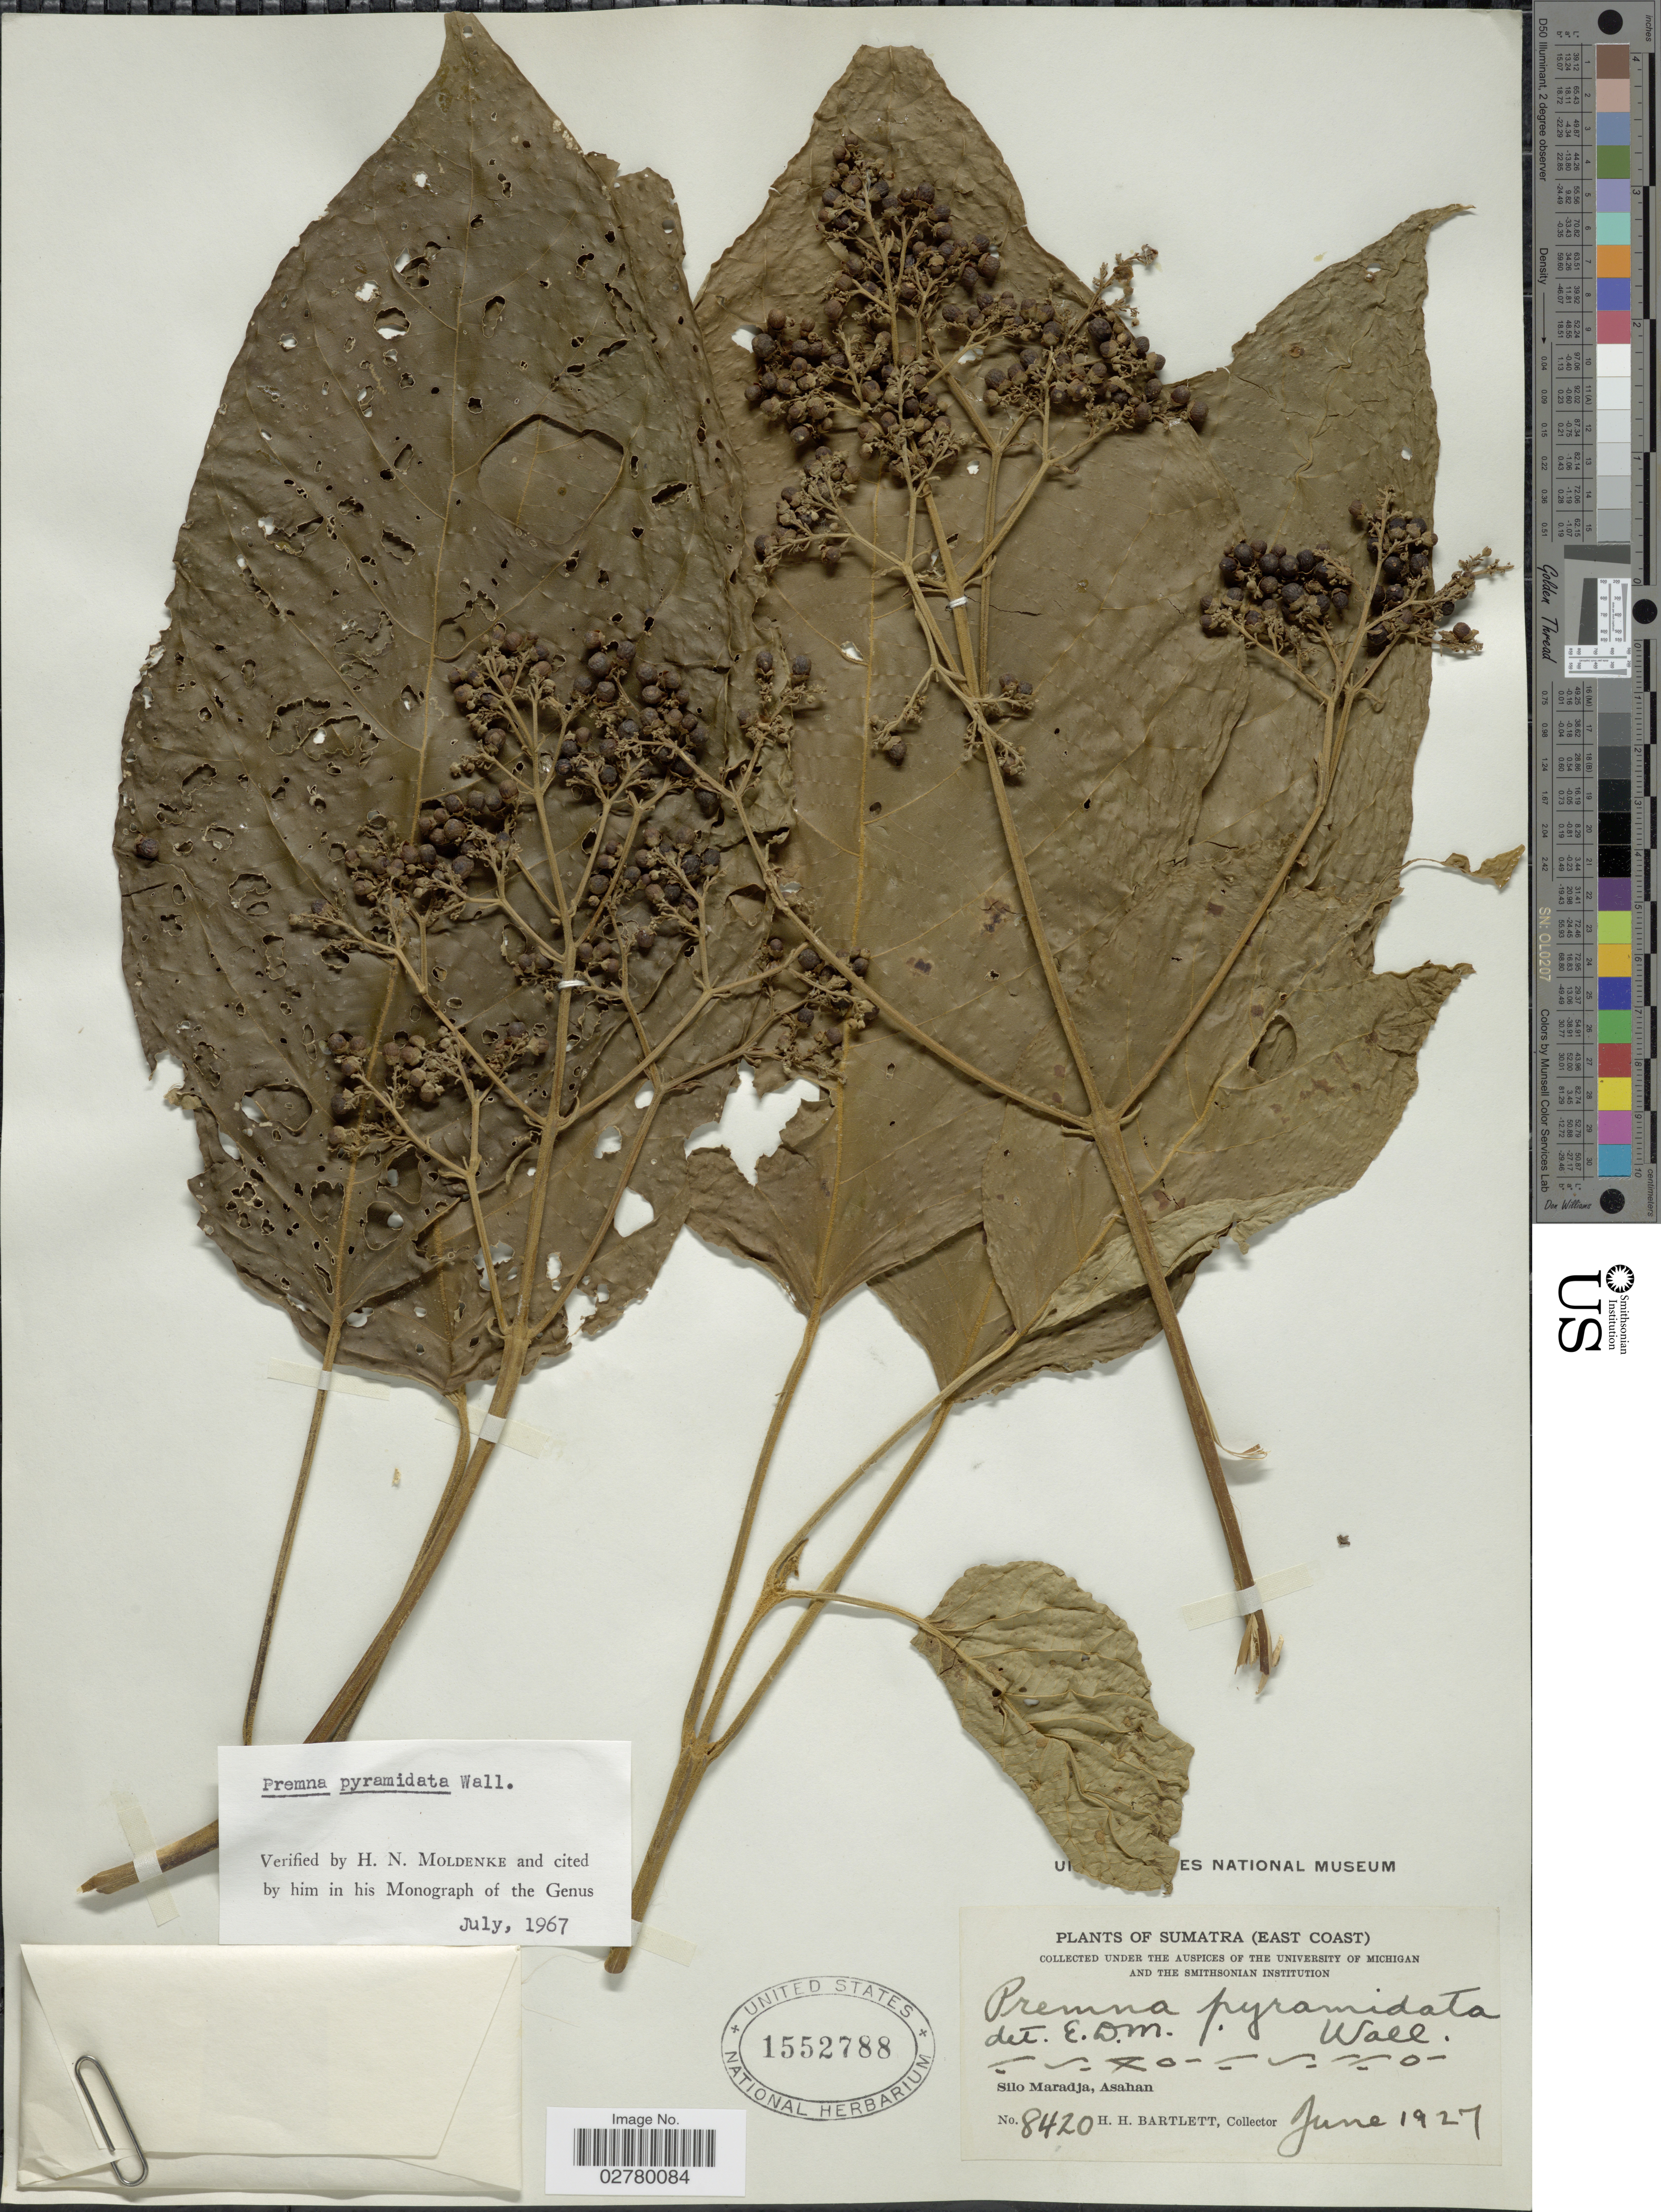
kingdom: Plantae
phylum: Tracheophyta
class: Magnoliopsida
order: Lamiales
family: Lamiaceae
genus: Premna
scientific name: Premna pyramidata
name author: Wall. ex Schauer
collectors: H. H. Bartlett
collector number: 8420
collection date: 1927-06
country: Indonesia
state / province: Sumatra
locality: (East Coast). Silo Maradja, Asahan.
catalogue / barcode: US 1552788